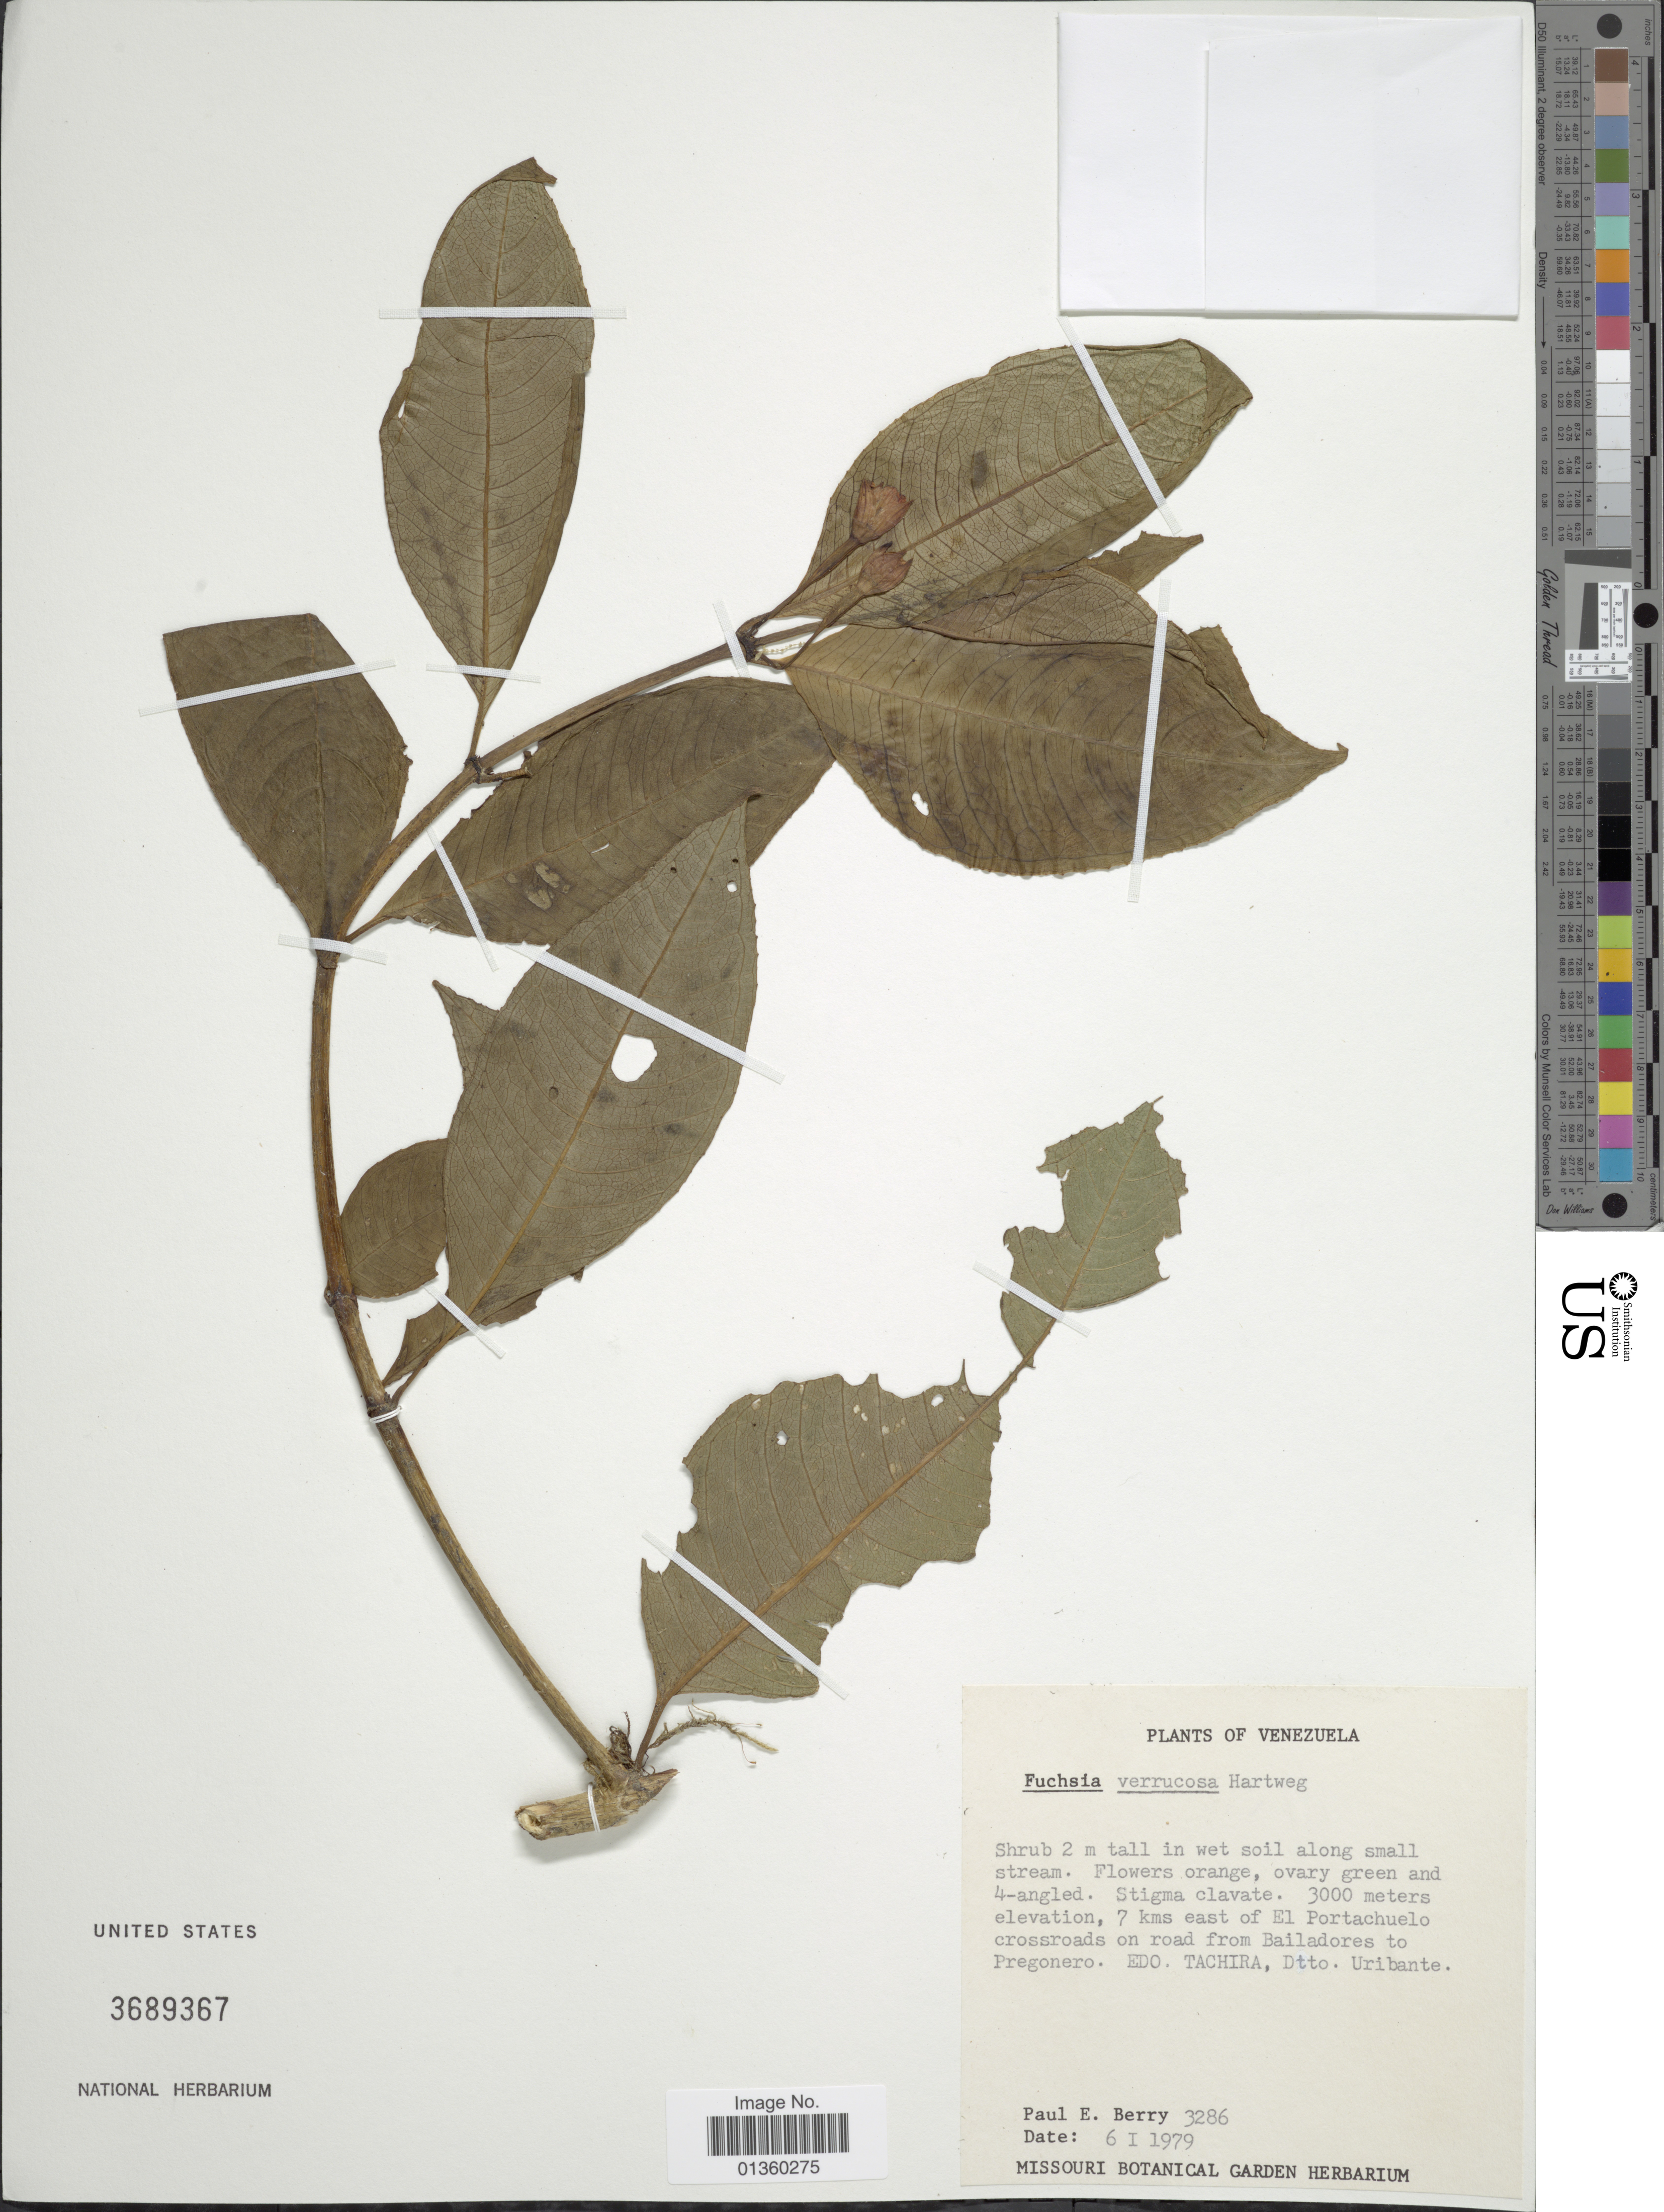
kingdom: Plantae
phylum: Tracheophyta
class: Magnoliopsida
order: Myrtales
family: Onagraceae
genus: Fuchsia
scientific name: Fuchsia verrucosa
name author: Hartw. ex Benth.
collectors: P. E. Berry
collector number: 3286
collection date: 1979-01-06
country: Venezuela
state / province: Tachira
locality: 7 kms east of El Portachuelo crossroads on road from Bailadores to Pregonero, Dtto. Uribante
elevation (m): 3000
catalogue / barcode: US 3689367